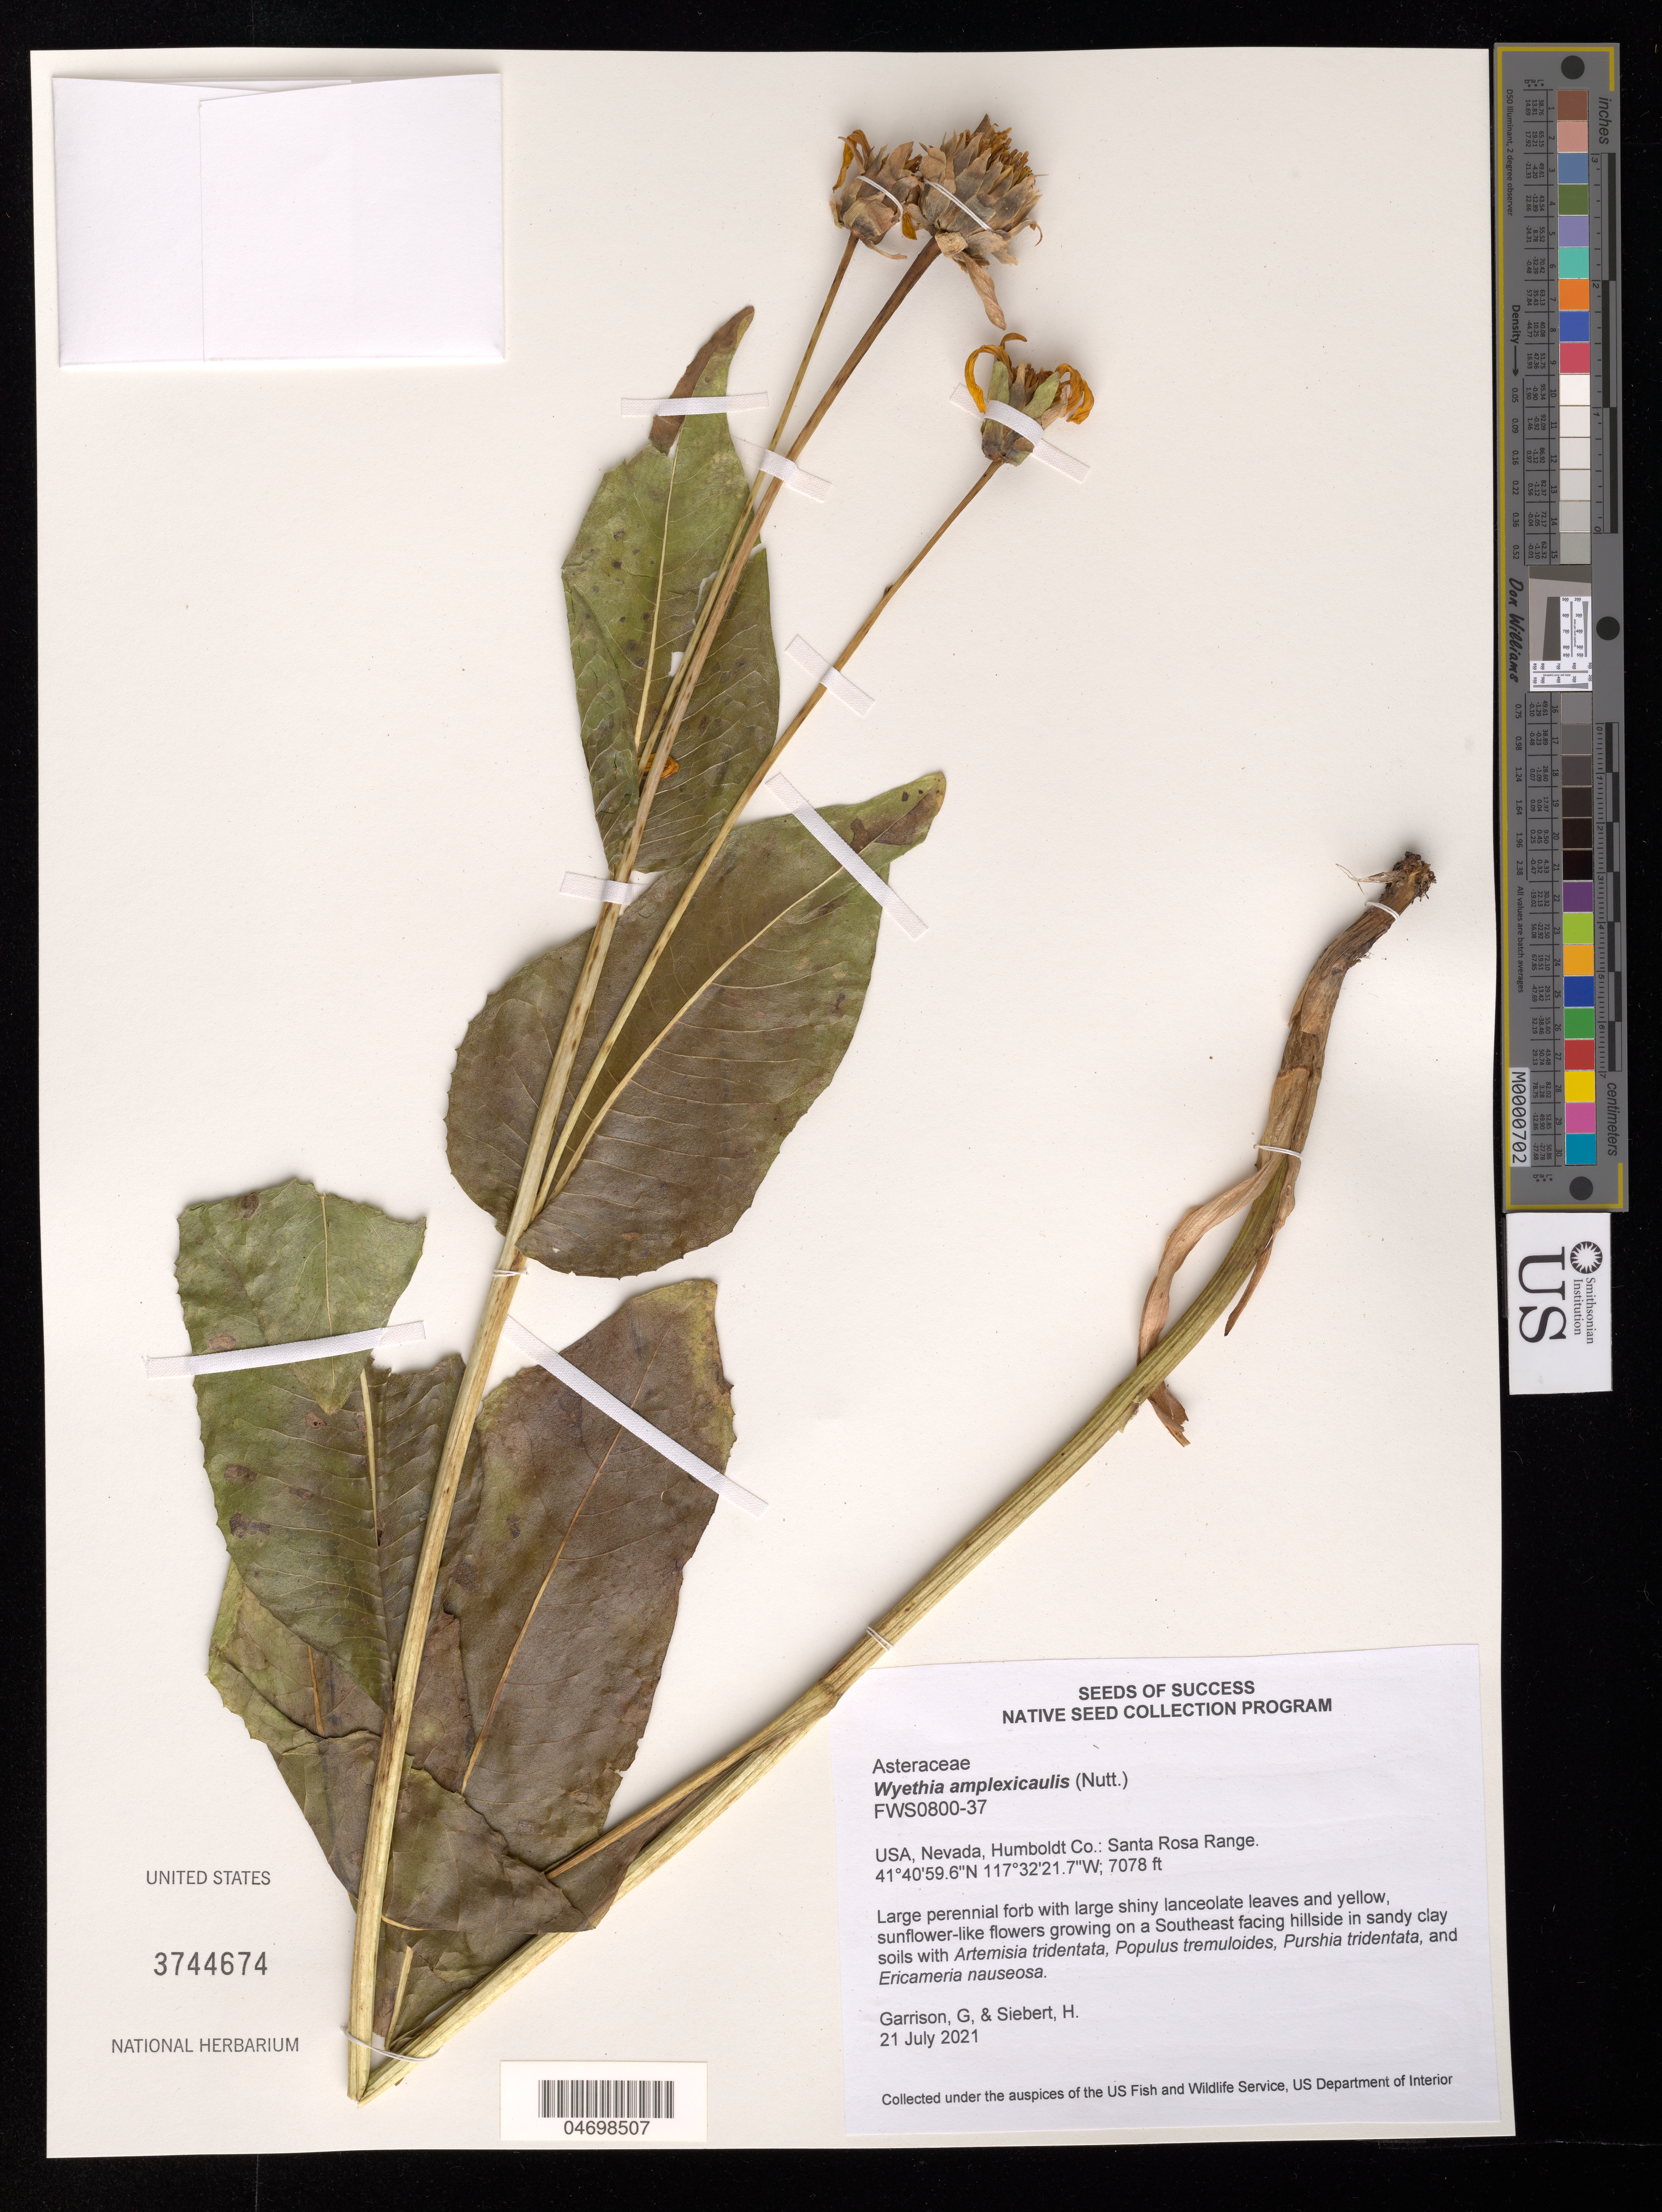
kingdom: Plantae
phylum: Tracheophyta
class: Magnoliopsida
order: Asterales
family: Asteraceae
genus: Wyethia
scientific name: Wyethia amplexicaulis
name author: Nutt.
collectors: G. Garrison & H. Siebert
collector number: FWS0800-37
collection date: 2021-07-21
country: United States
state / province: Nevada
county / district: Humbold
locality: Santa Rosa Range.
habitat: Sandy clay soils. With Artemisia tridentata, Populus tremuloides, Purshia tridentata, Ericameria nauseosa.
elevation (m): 2157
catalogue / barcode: US 3744674